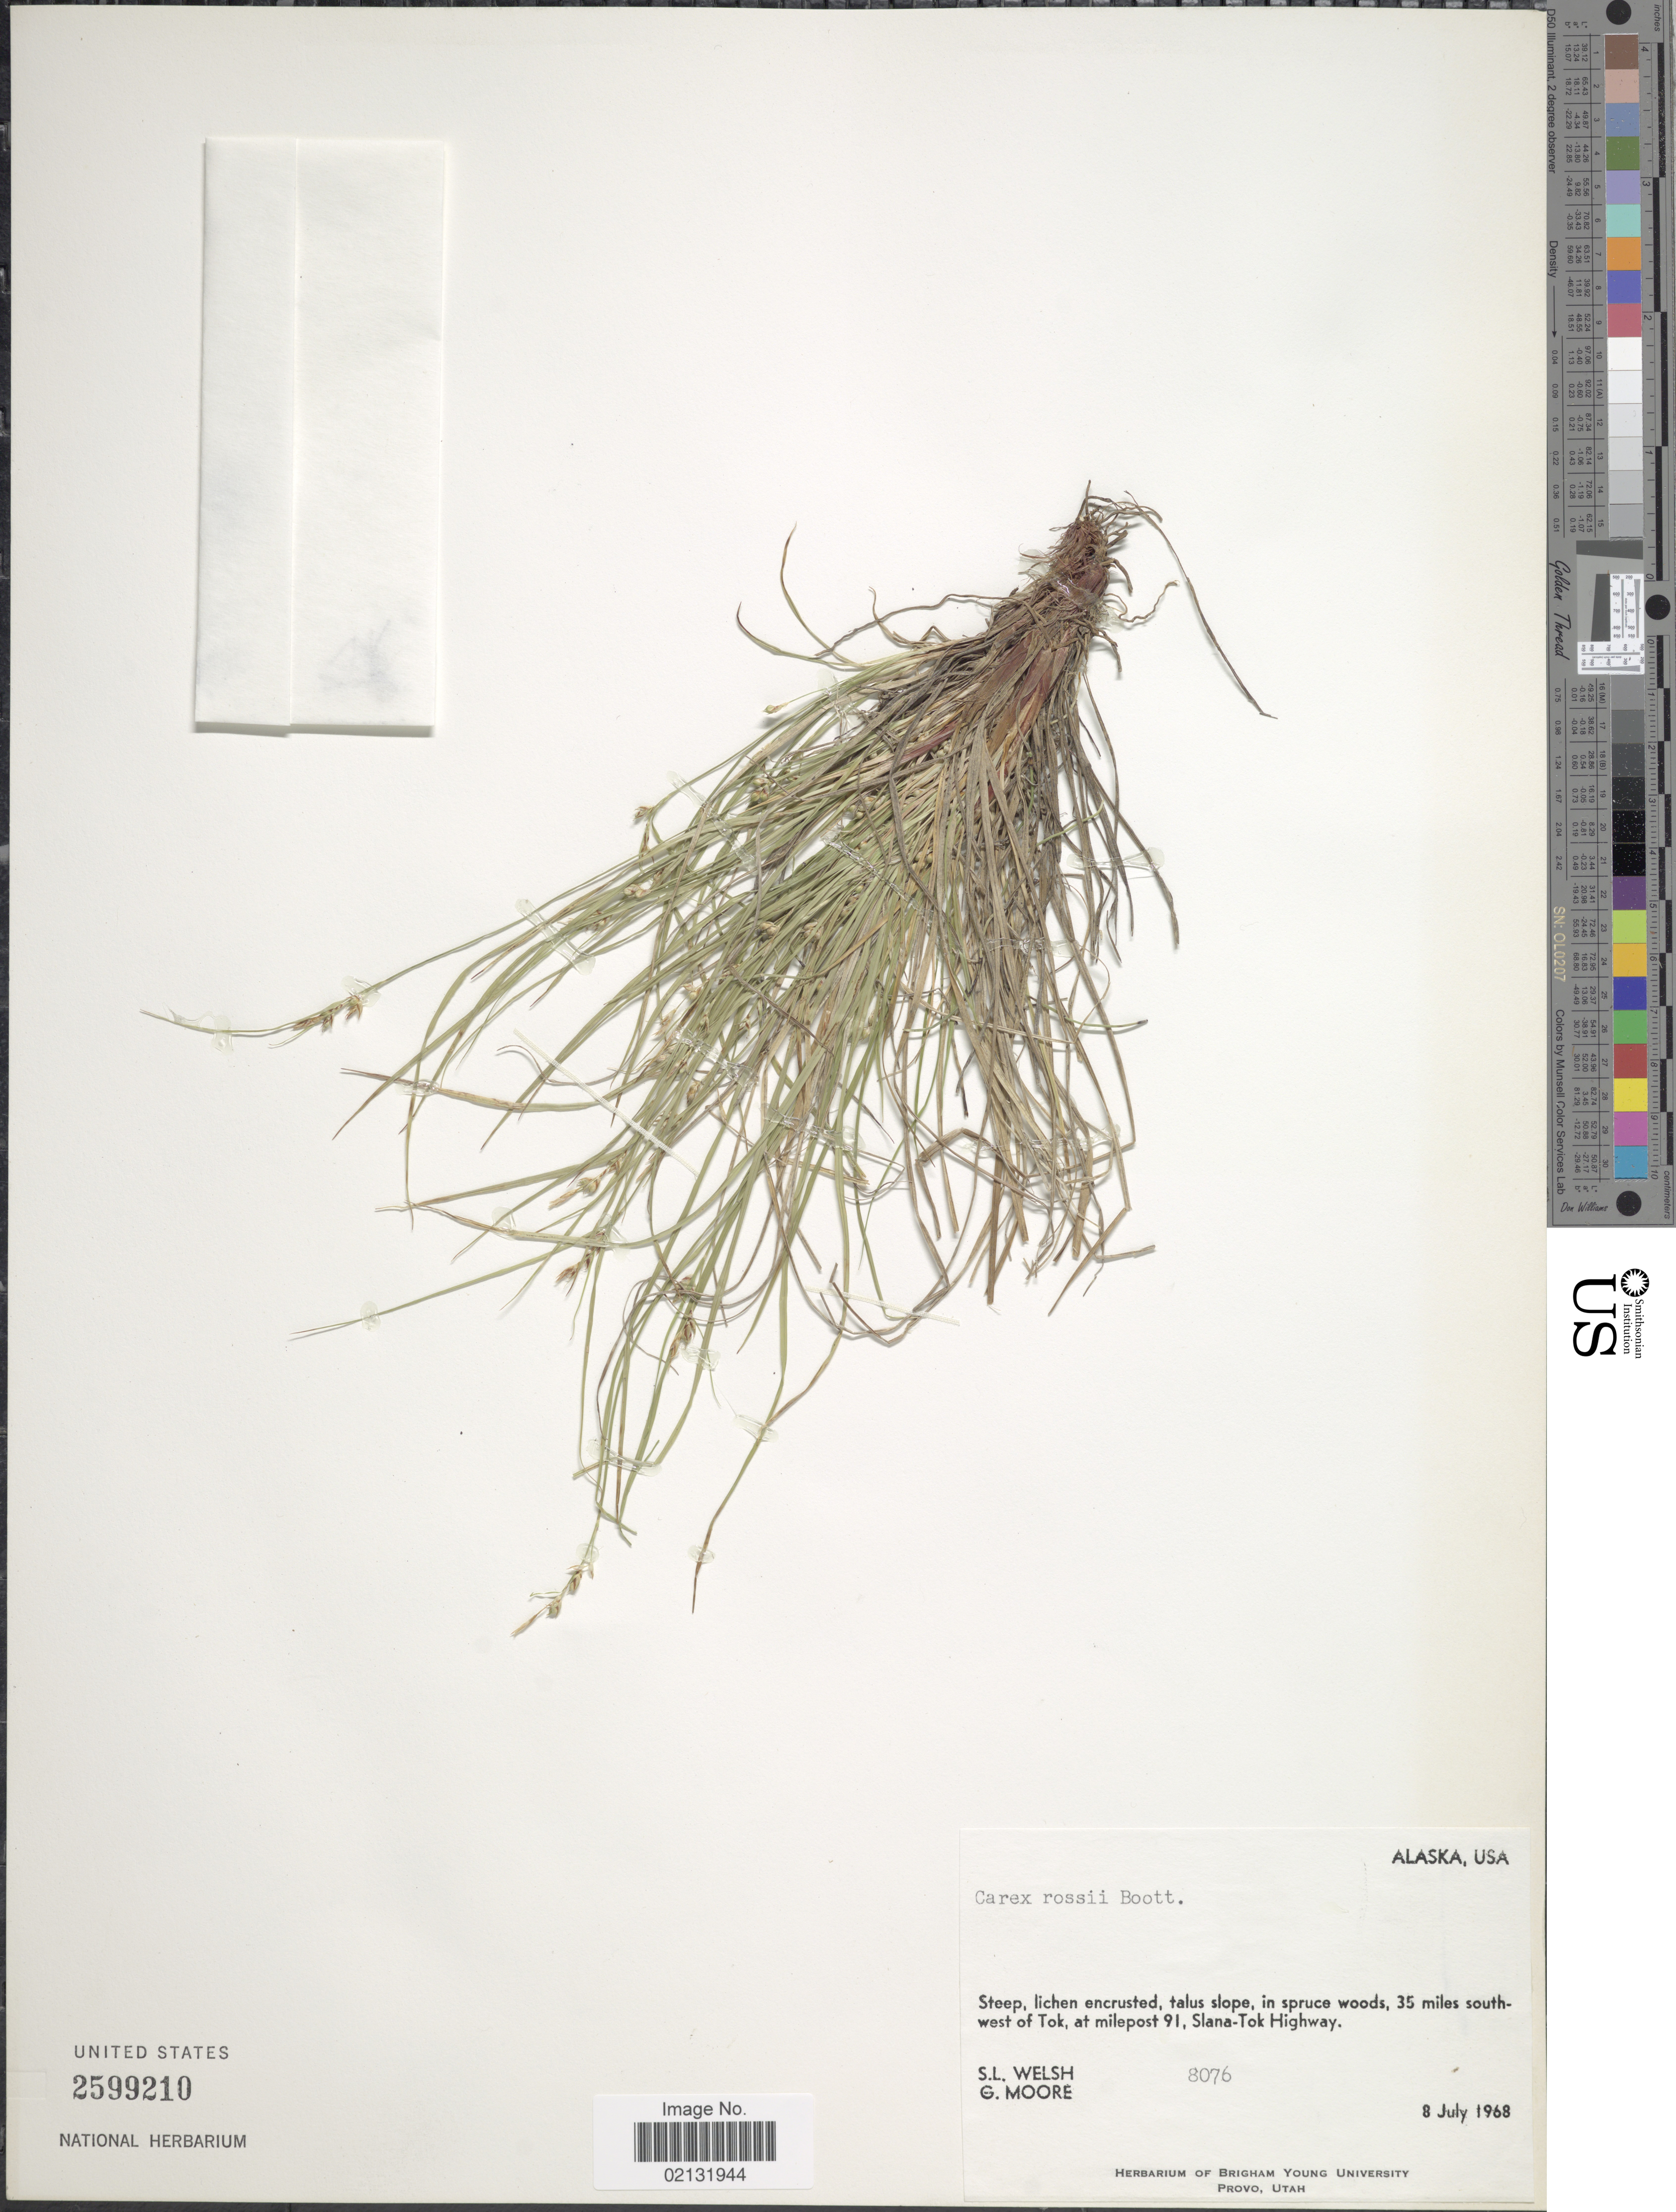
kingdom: Plantae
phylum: Tracheophyta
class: Liliopsida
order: Poales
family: Cyperaceae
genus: Carex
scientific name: Carex rossii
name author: Boott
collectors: S. Welsh & G. Moore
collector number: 8076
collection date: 1968-07-08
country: United States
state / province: Alaska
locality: Steep, lichen encrusted, talus slope, in spruce woods, 35 miles South-west of Tok, at milepost 91, Slana-Tok Highway.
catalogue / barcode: US 2599210